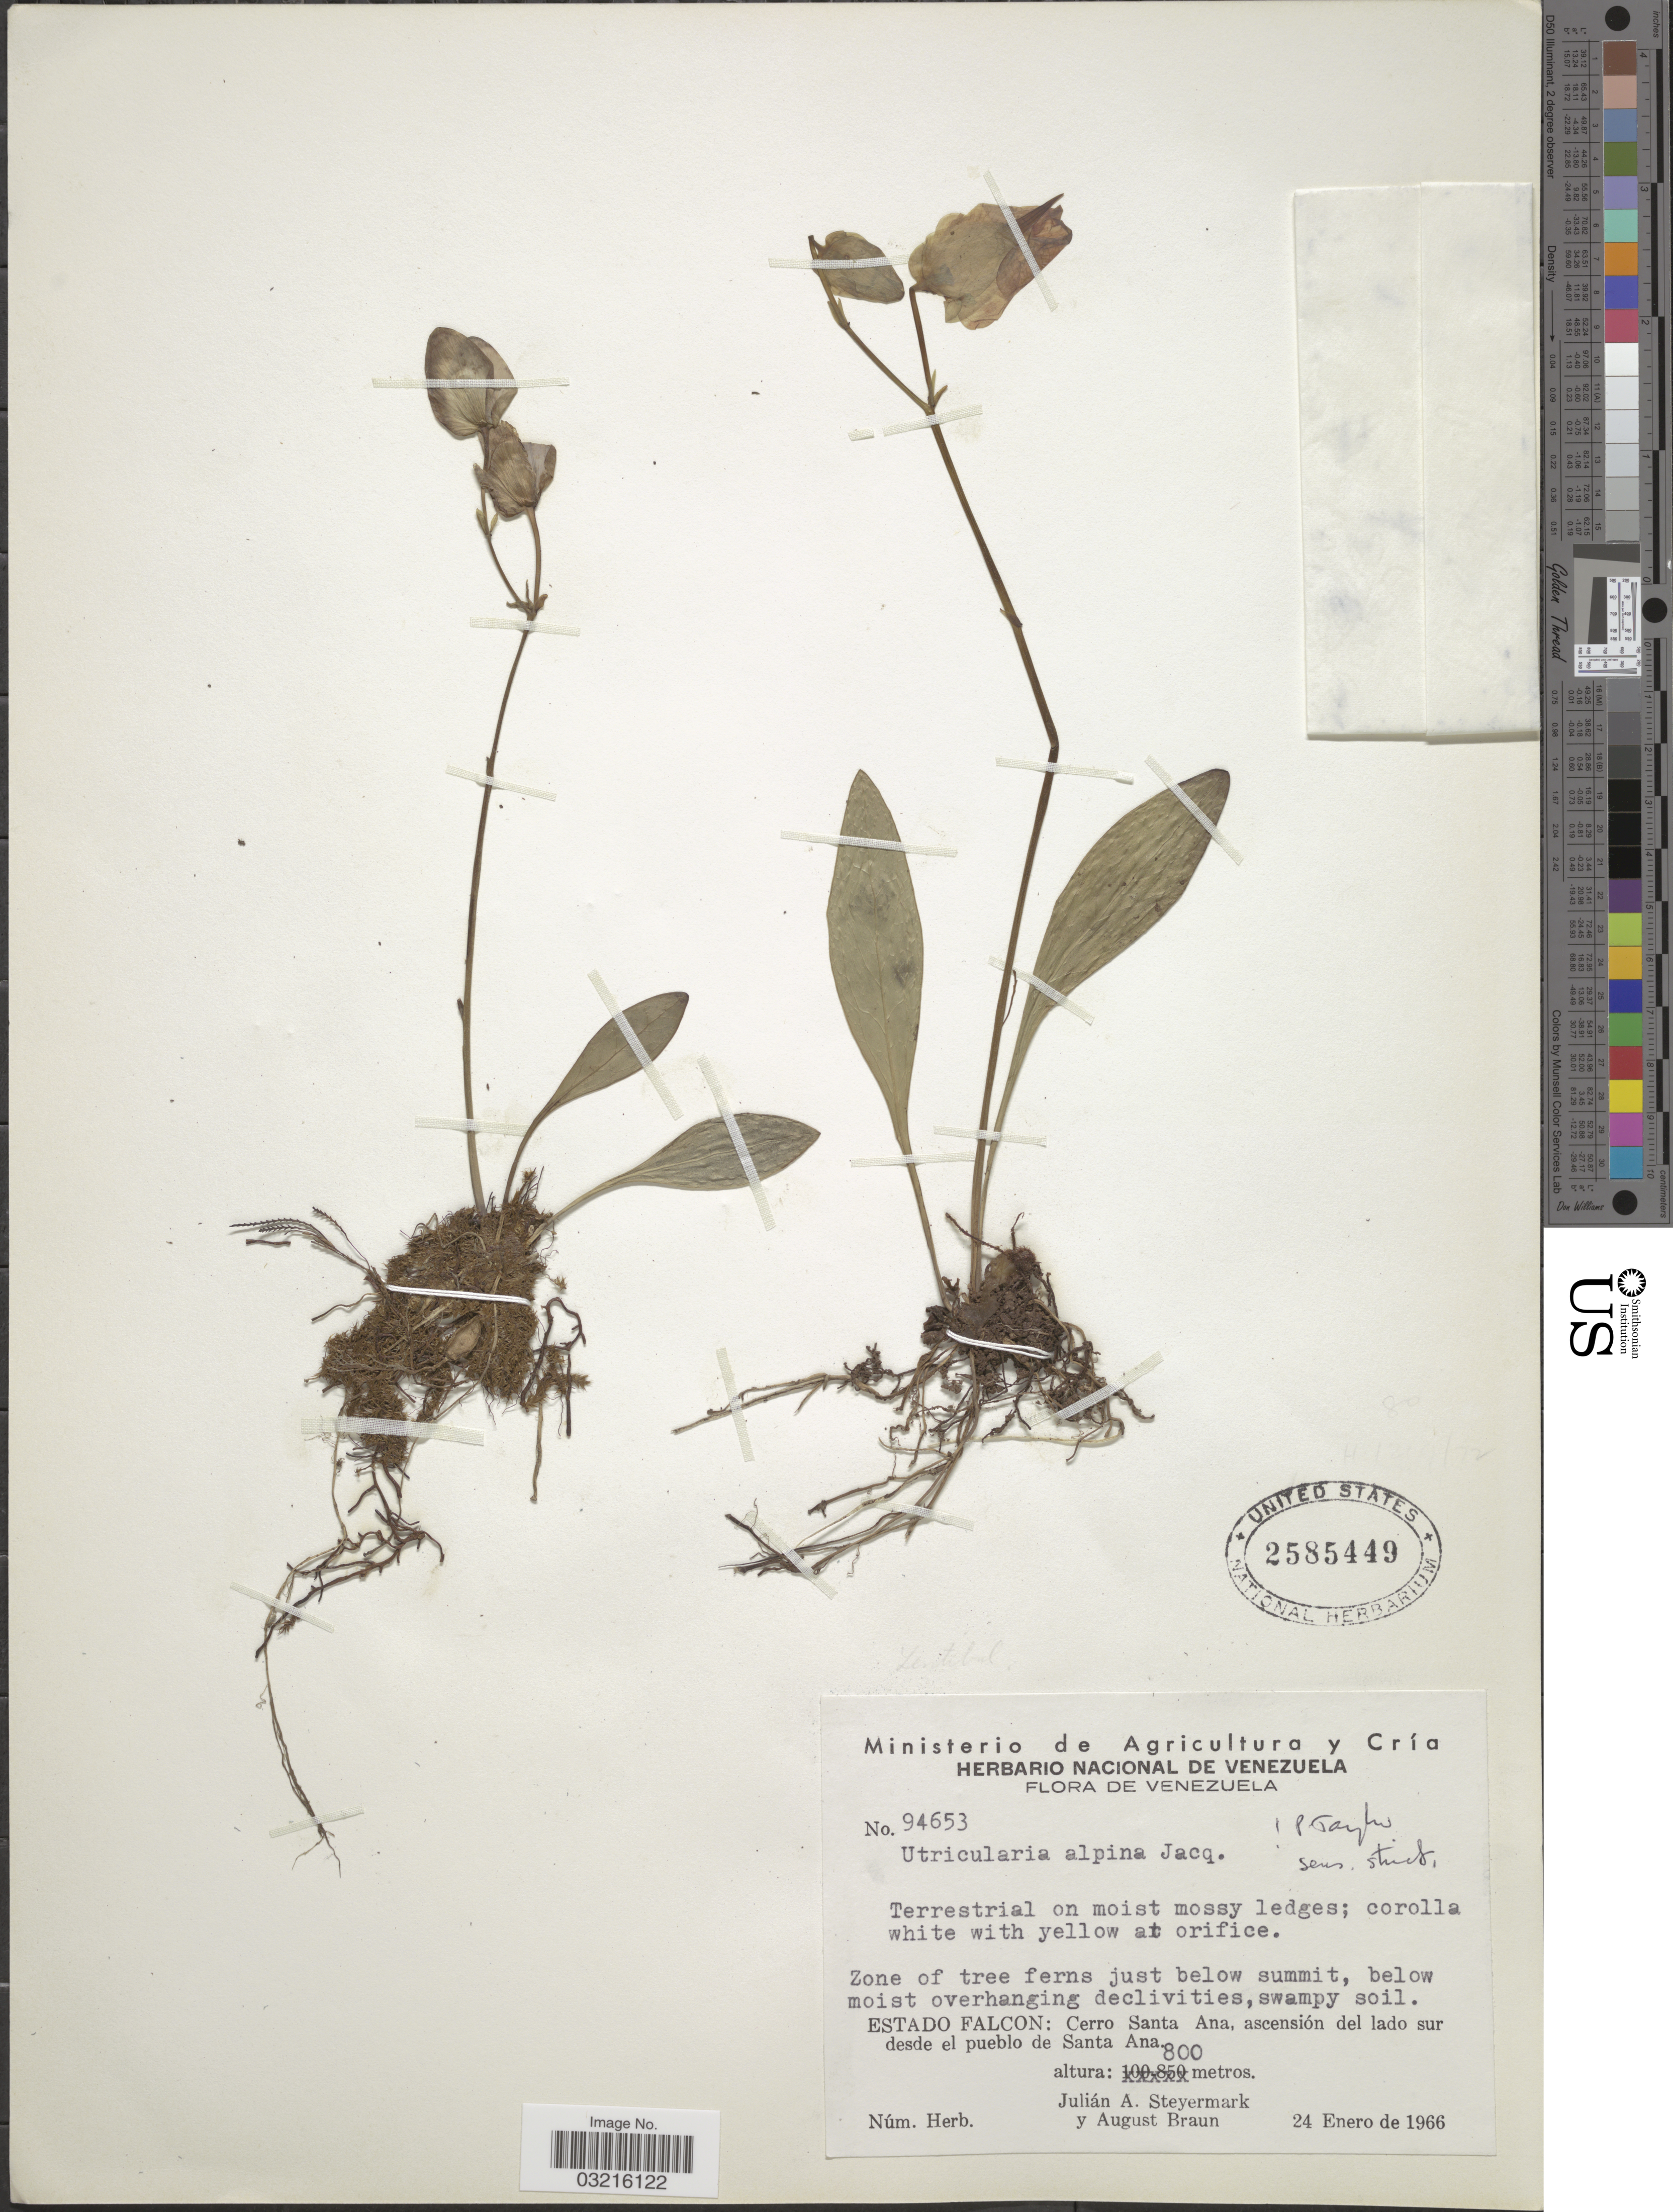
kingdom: Plantae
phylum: Tracheophyta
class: Magnoliopsida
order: Lamiales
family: Lentibulariaceae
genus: Utricularia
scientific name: Utricularia alpina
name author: Jacq.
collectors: J. Steyermark & A. Braun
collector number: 94653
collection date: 1966-01-24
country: Venezuela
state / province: Falcón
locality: Cerro Santa Ana, ascensión del lado sur desde el pueblo de Santa Ana.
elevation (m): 800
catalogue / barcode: US 2585449